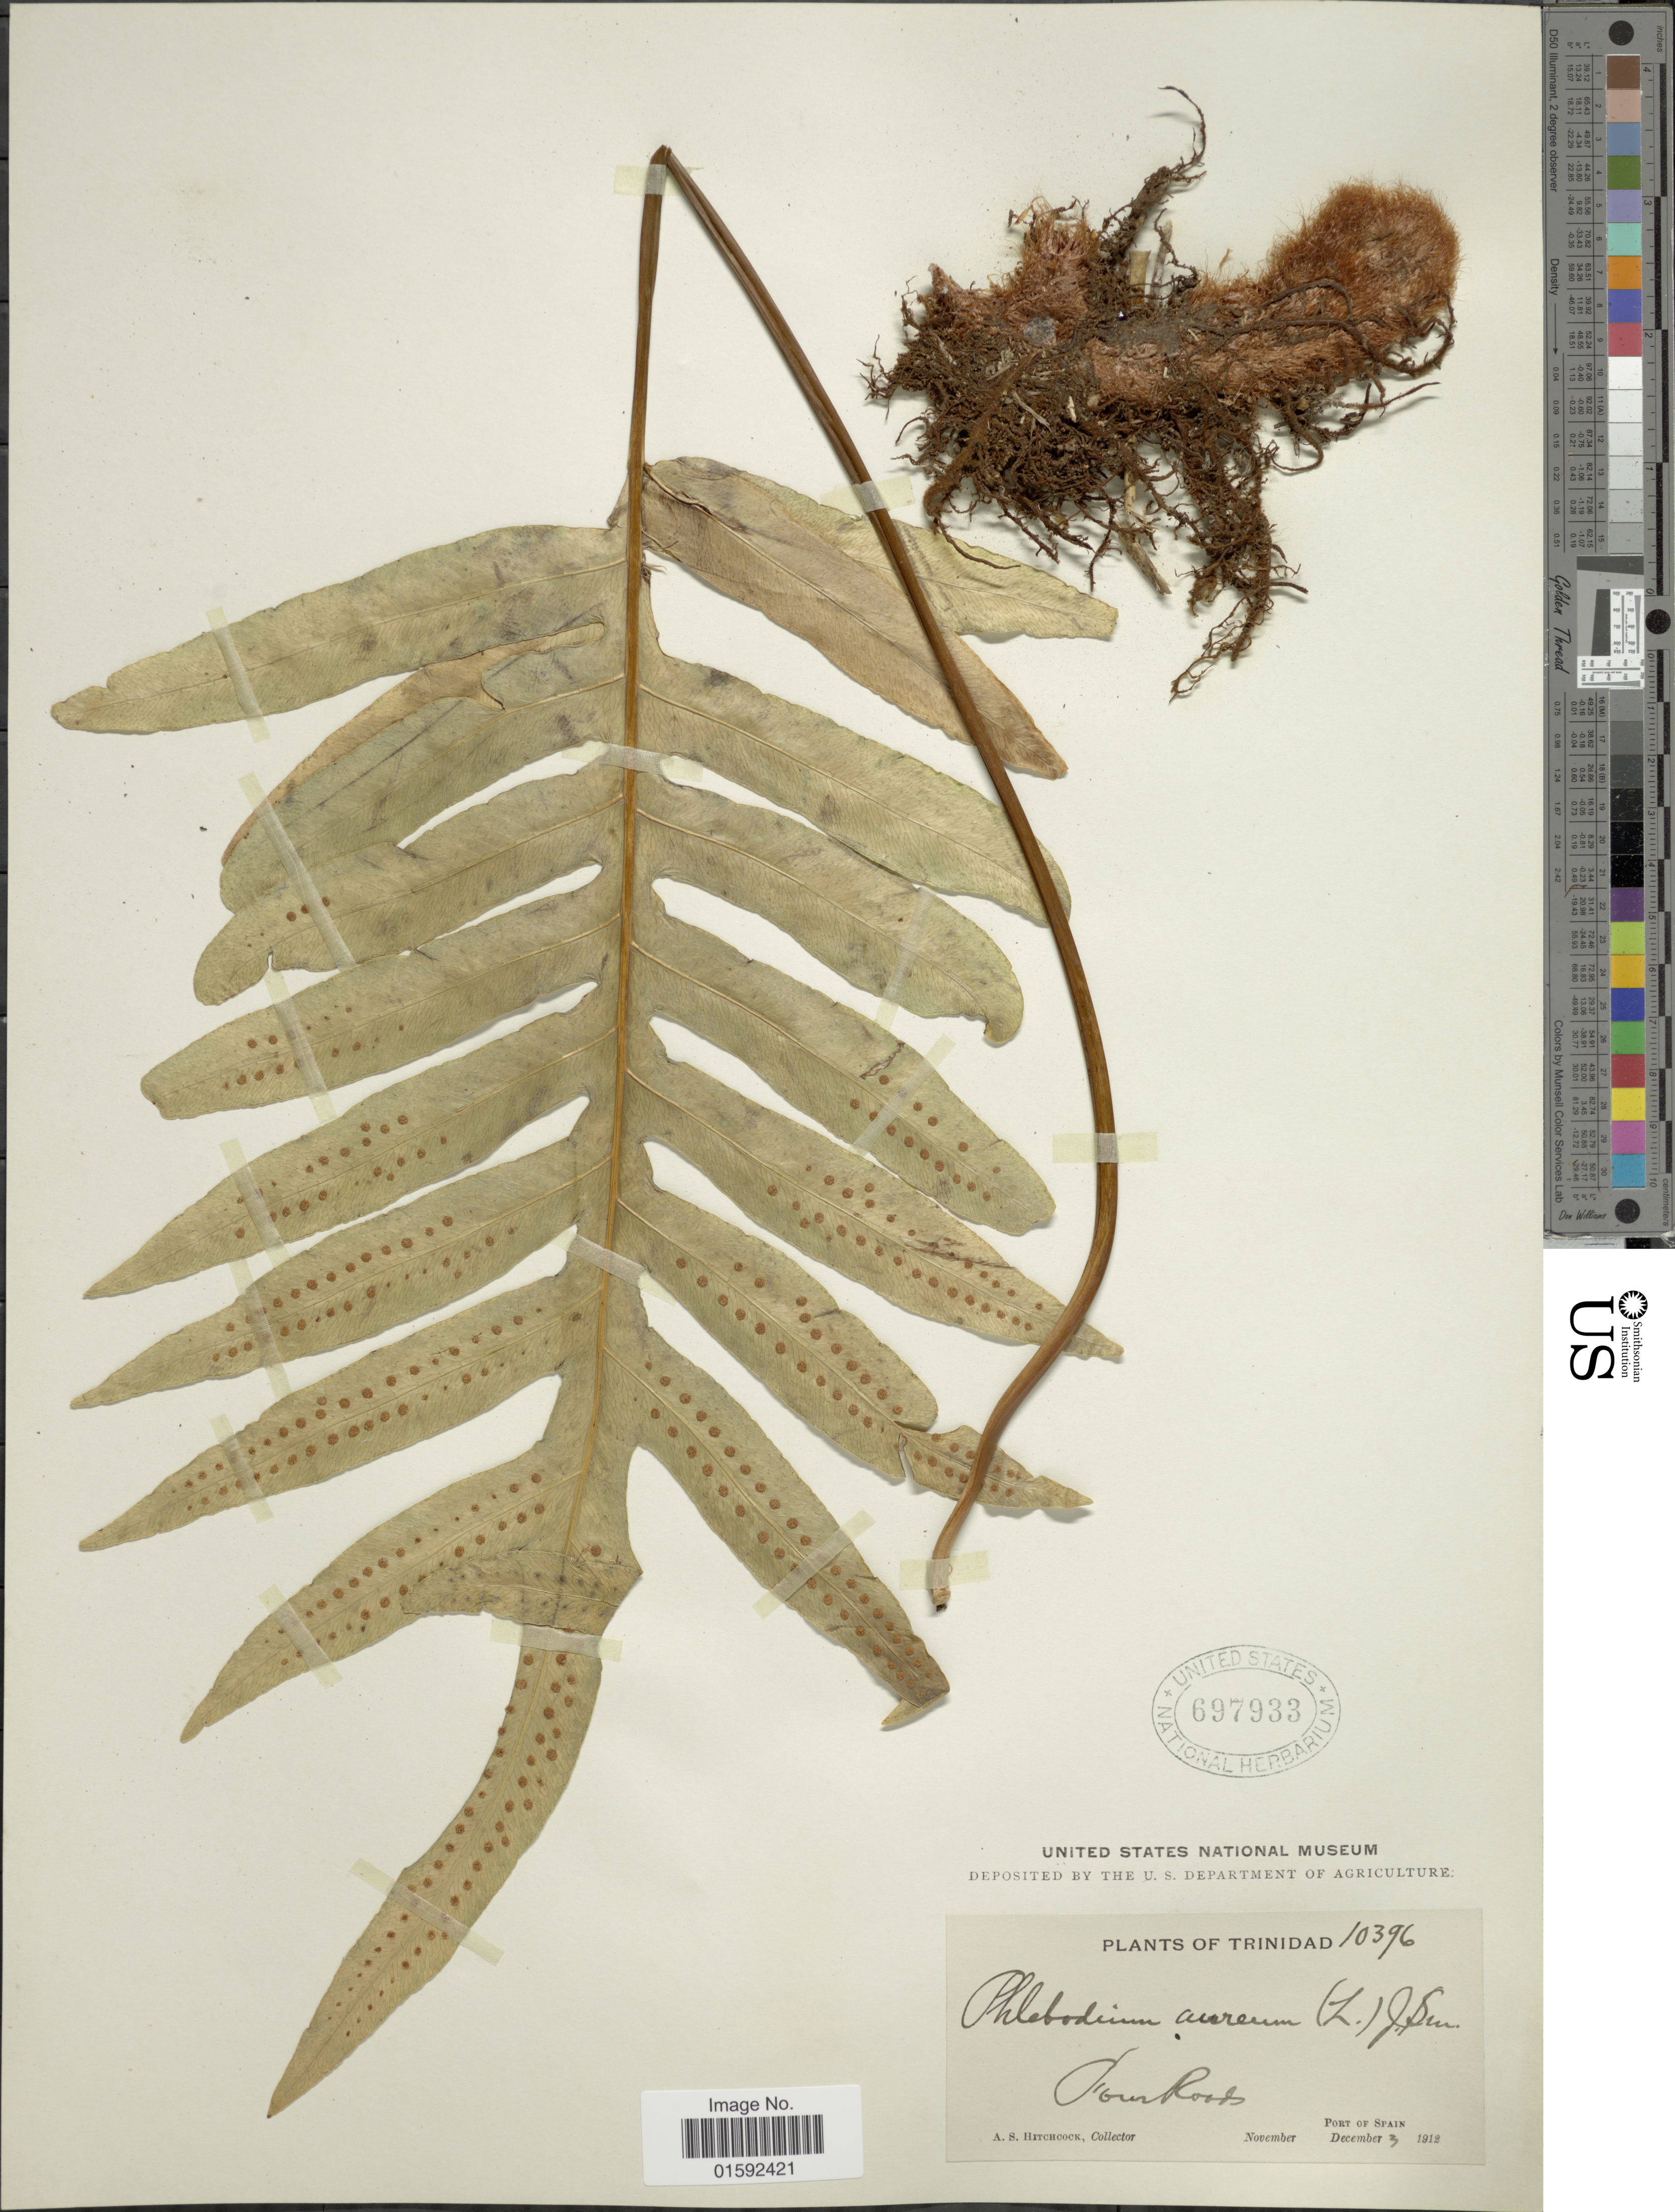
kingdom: Plantae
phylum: Tracheophyta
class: Polypodiopsida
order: Polypodiales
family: Polypodiaceae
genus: Phlebodium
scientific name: Phlebodium aureum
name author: (L.) J. Sm.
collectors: A. S. Hitchcock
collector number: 10396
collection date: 1912-12-03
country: Trinidad and Tobago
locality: Trinidad, Fourroods, Port of Spain.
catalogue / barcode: US 697933